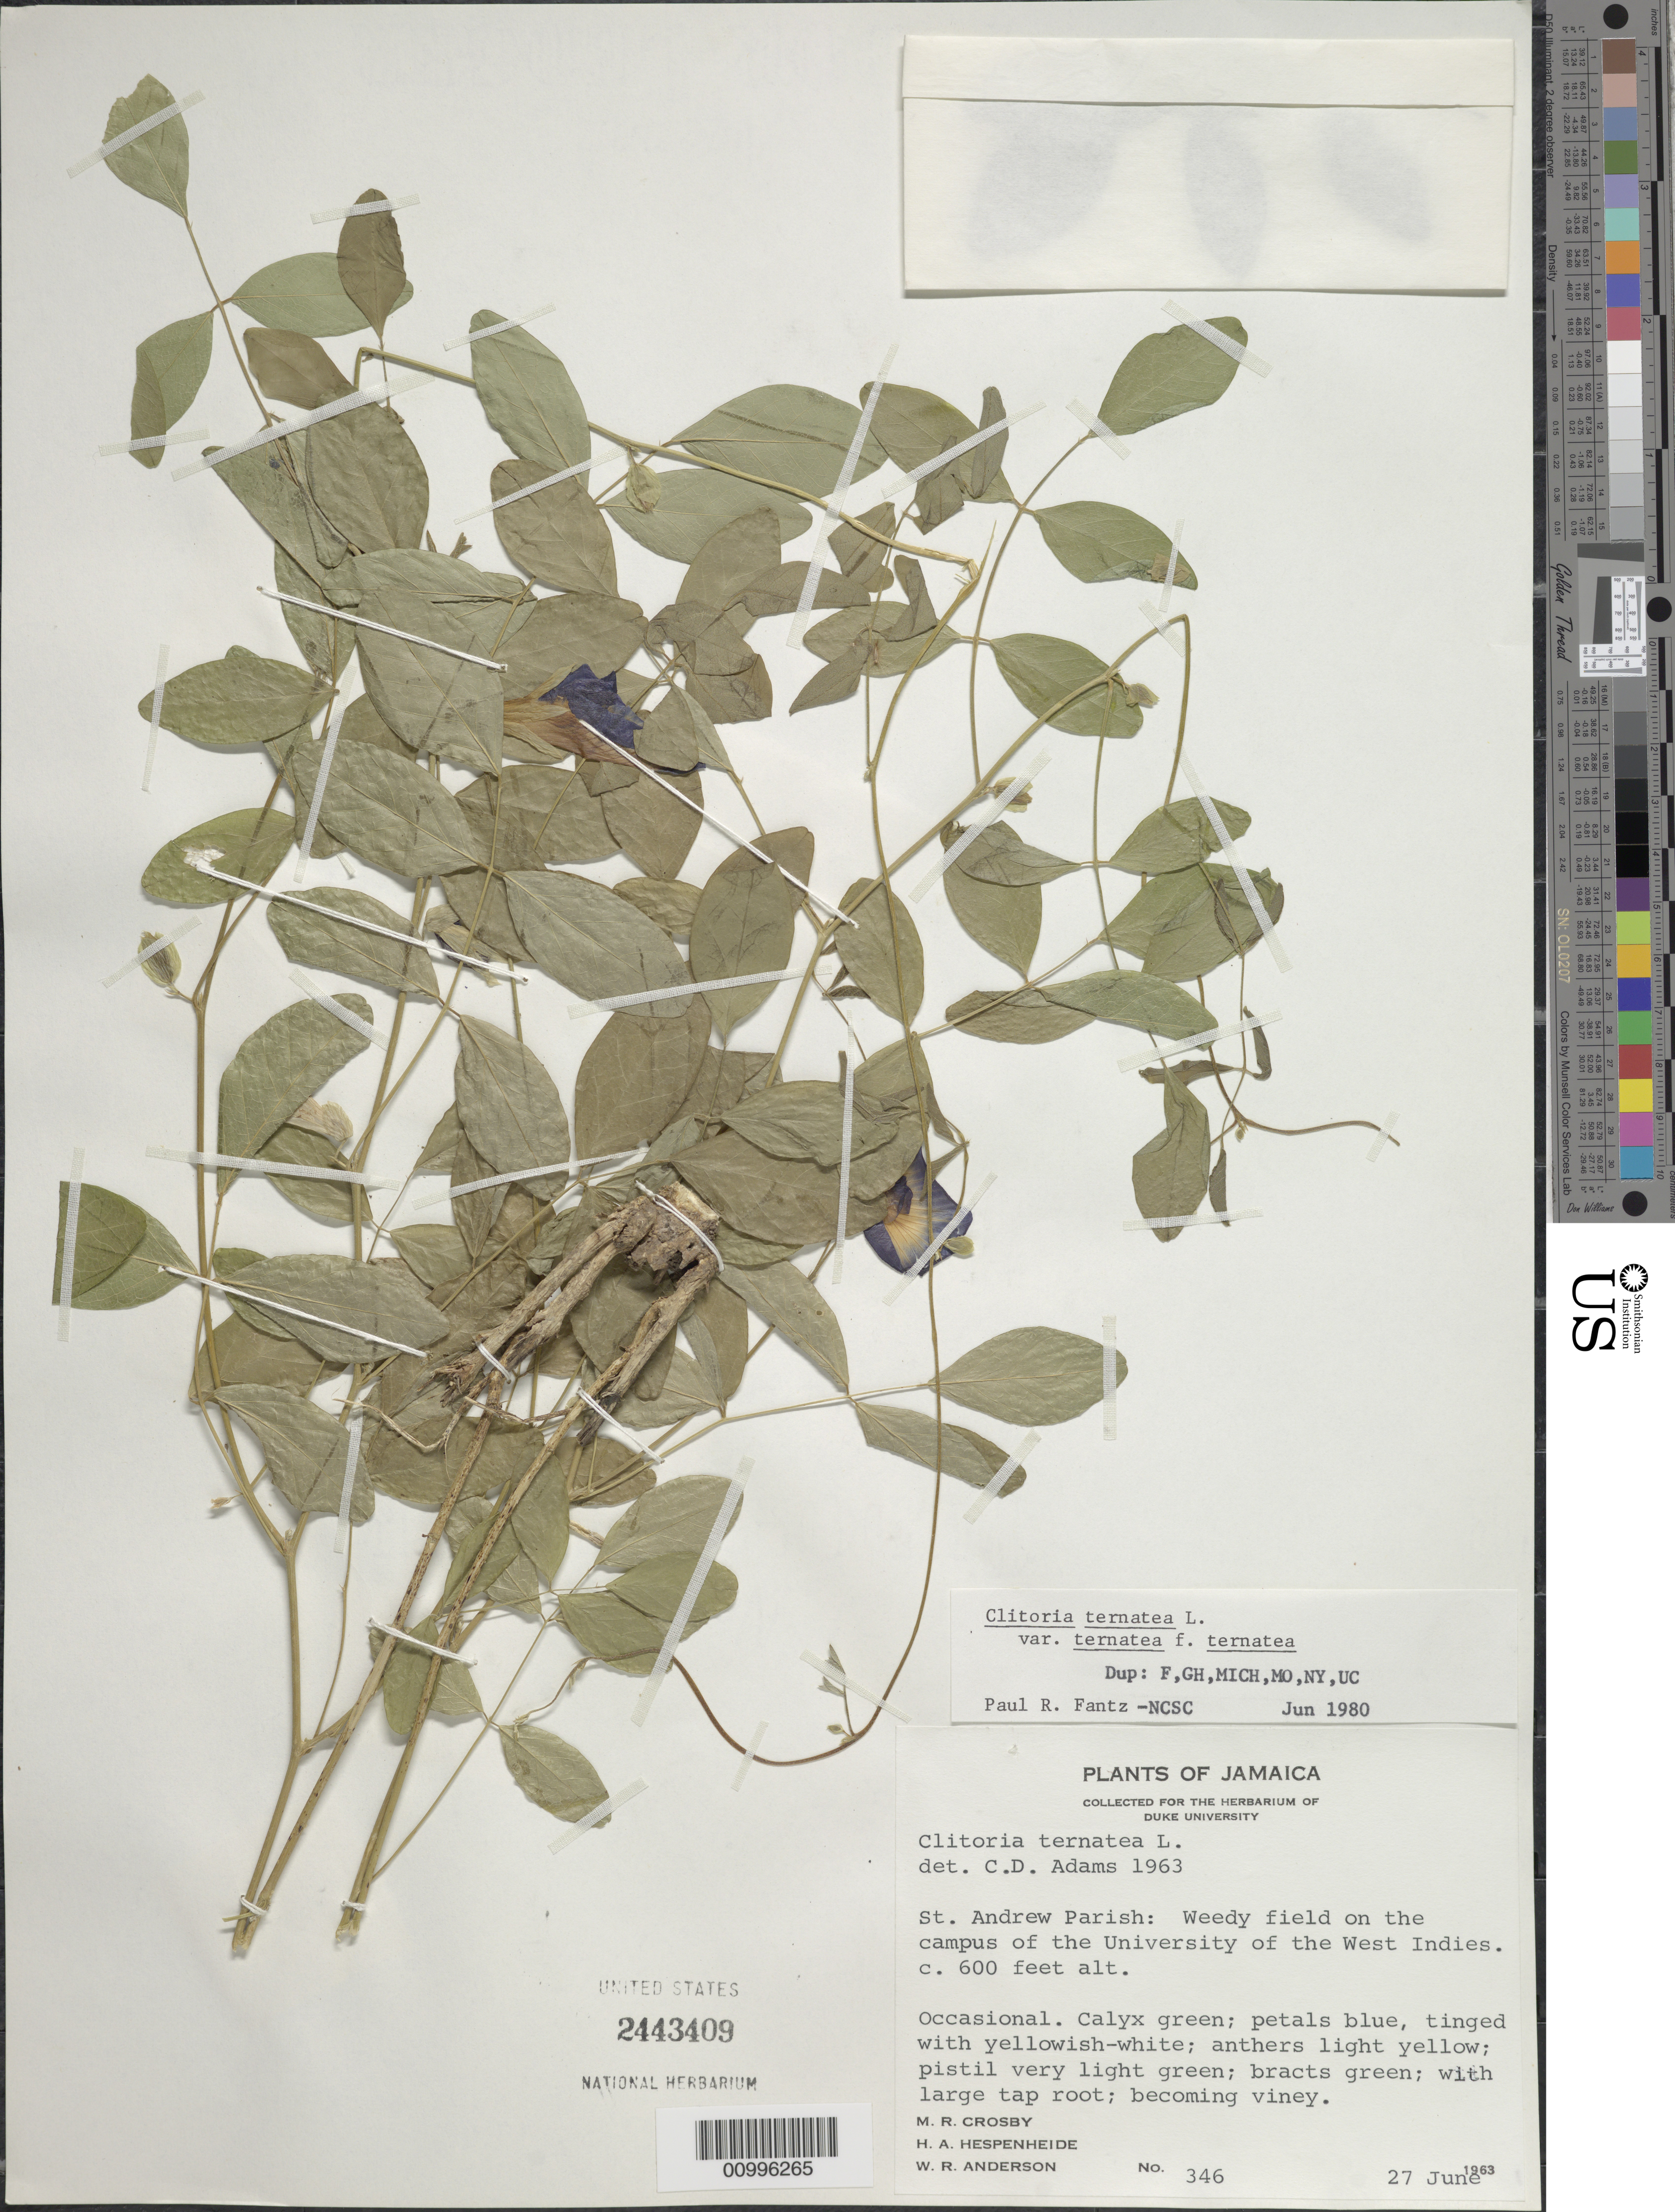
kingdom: Plantae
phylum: Tracheophyta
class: Magnoliopsida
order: Fabales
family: Fabaceae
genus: Clitoria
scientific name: Clitoria ternatea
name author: L.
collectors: H. A. Hespenheide, M. R. Crosby & W. R. Anderson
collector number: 346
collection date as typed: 27 Jun 1963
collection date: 1963-06-27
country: Jamaica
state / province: Saint Andrew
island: Jamaica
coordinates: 0 N, 0 E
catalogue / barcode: US 2443409